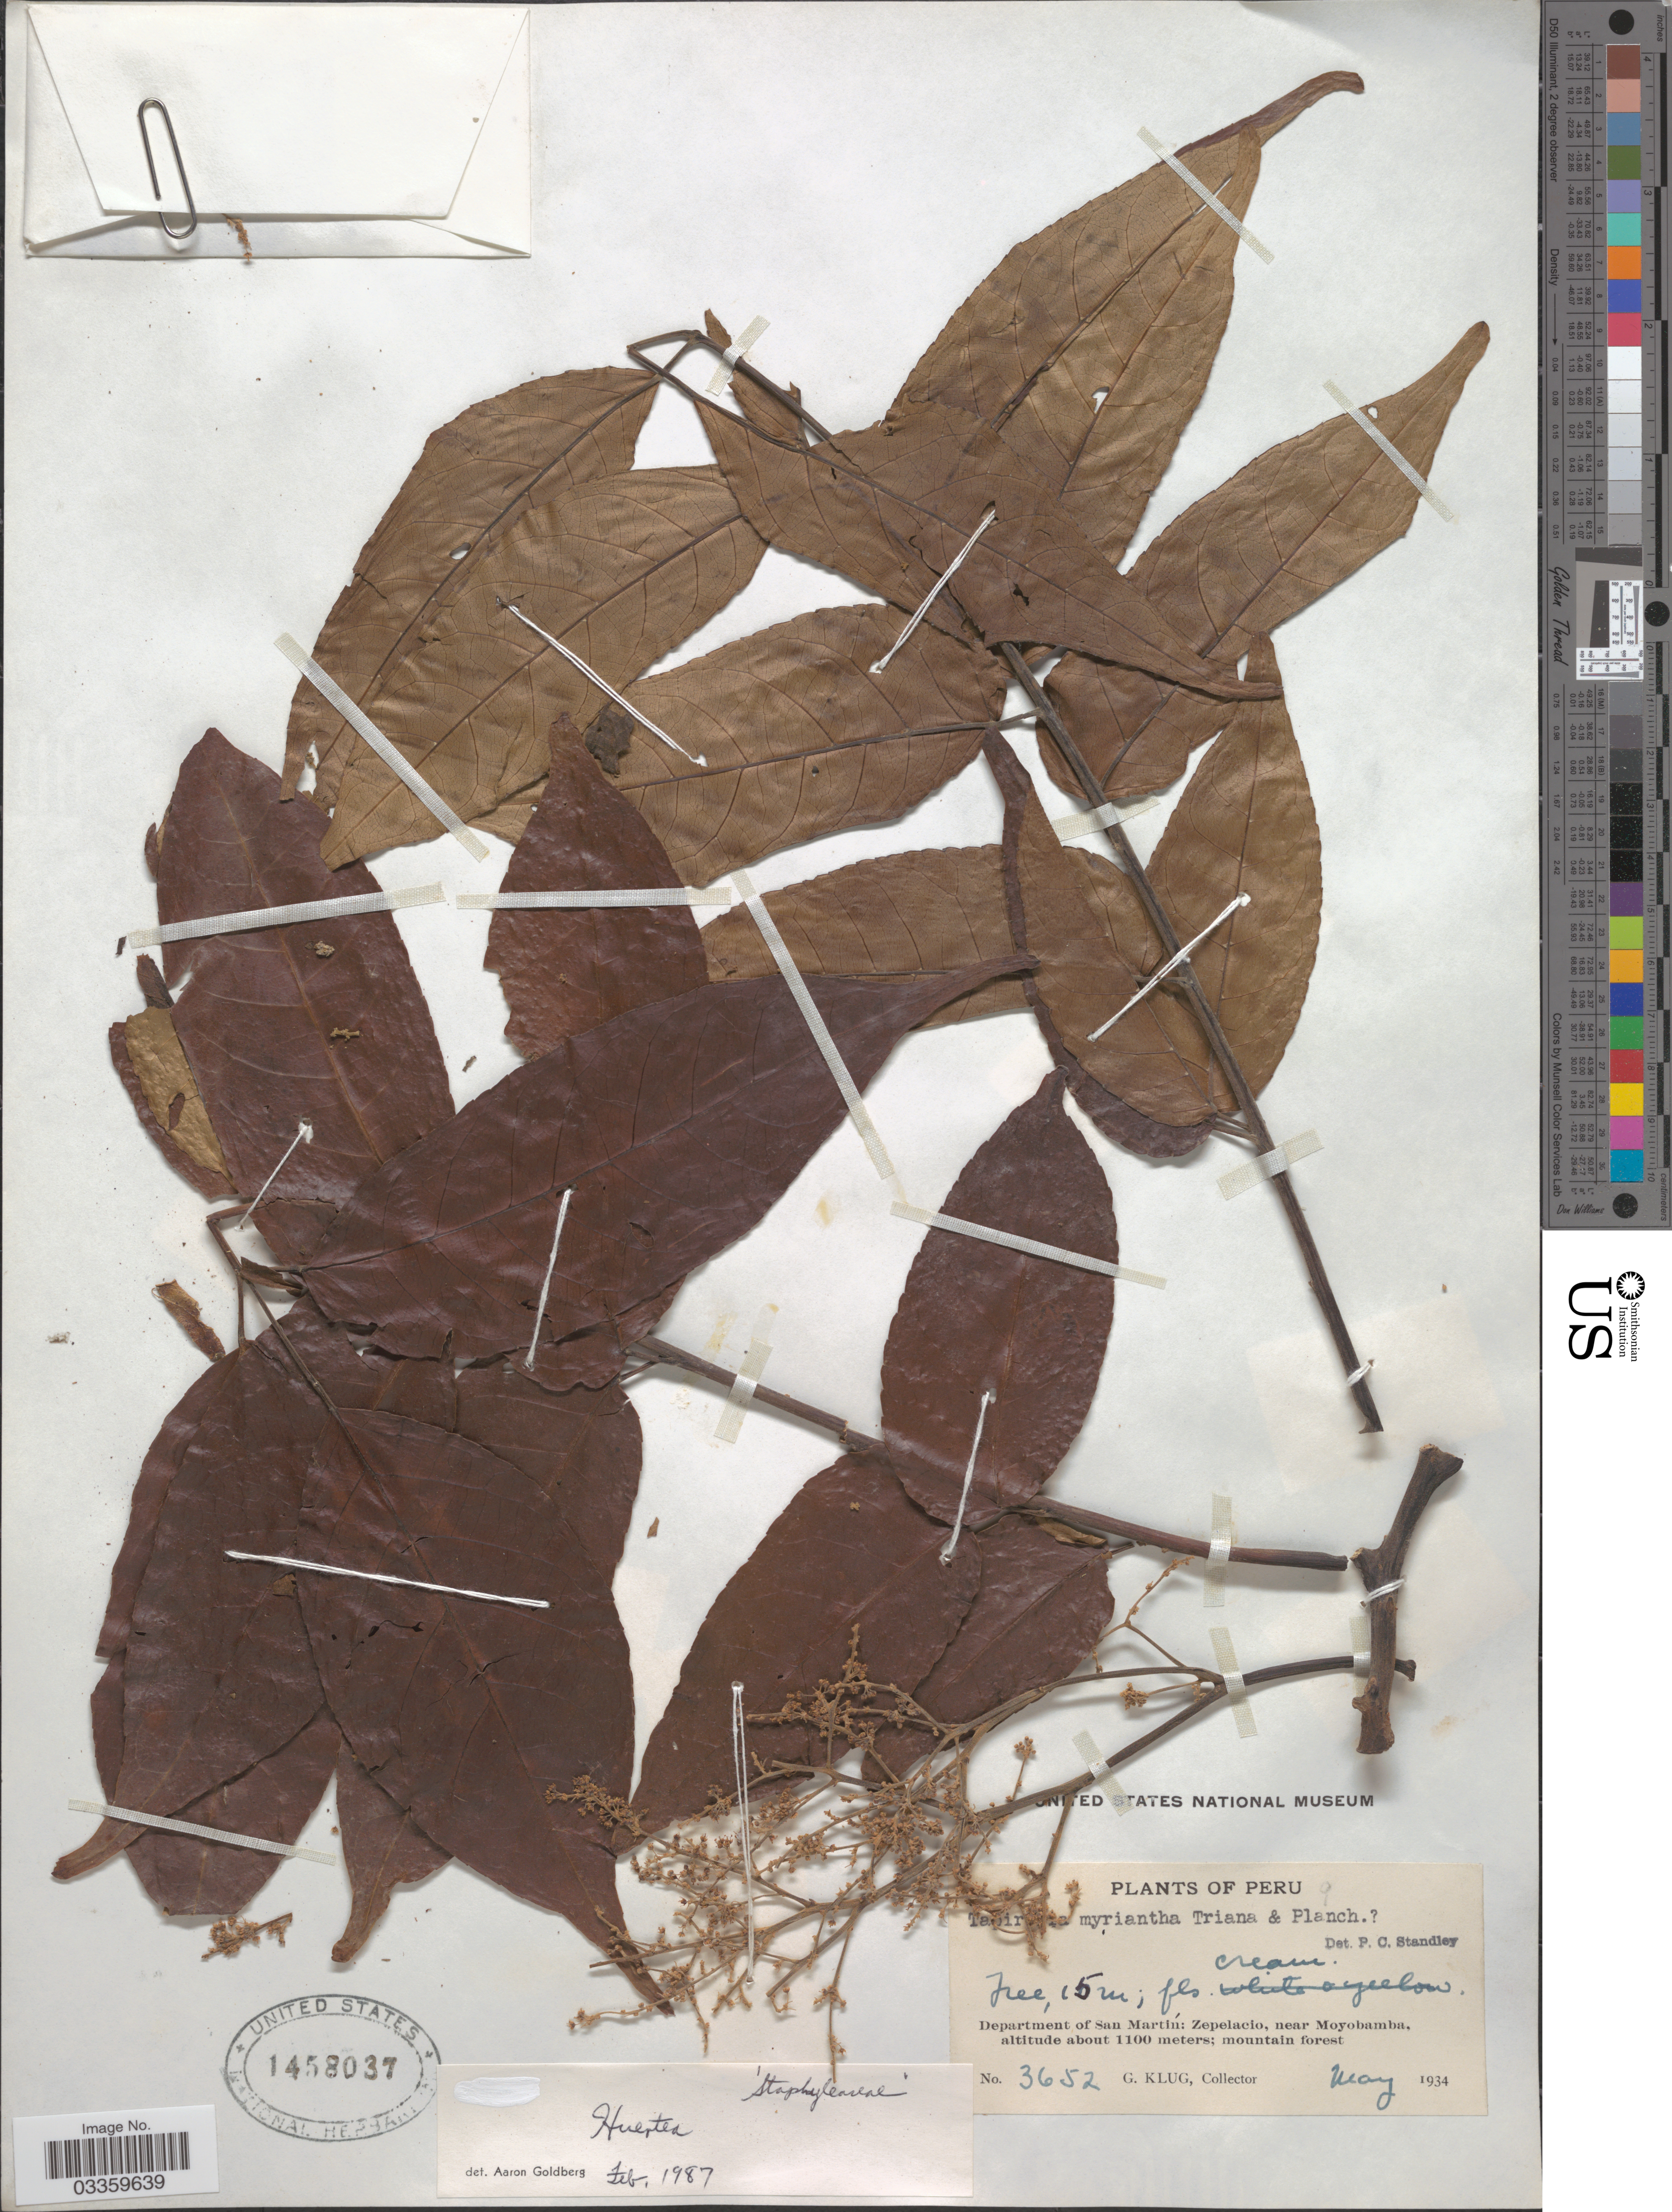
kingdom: Plantae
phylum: Tracheophyta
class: Magnoliopsida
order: Huerteales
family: Tapisciaceae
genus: Huertea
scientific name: Huertea sp.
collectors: G. Klug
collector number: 3652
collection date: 1934-05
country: Peru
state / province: San Martín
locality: Department of San Martín: Zepelacio, near Moyobamba.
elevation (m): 1100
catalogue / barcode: US 1458037